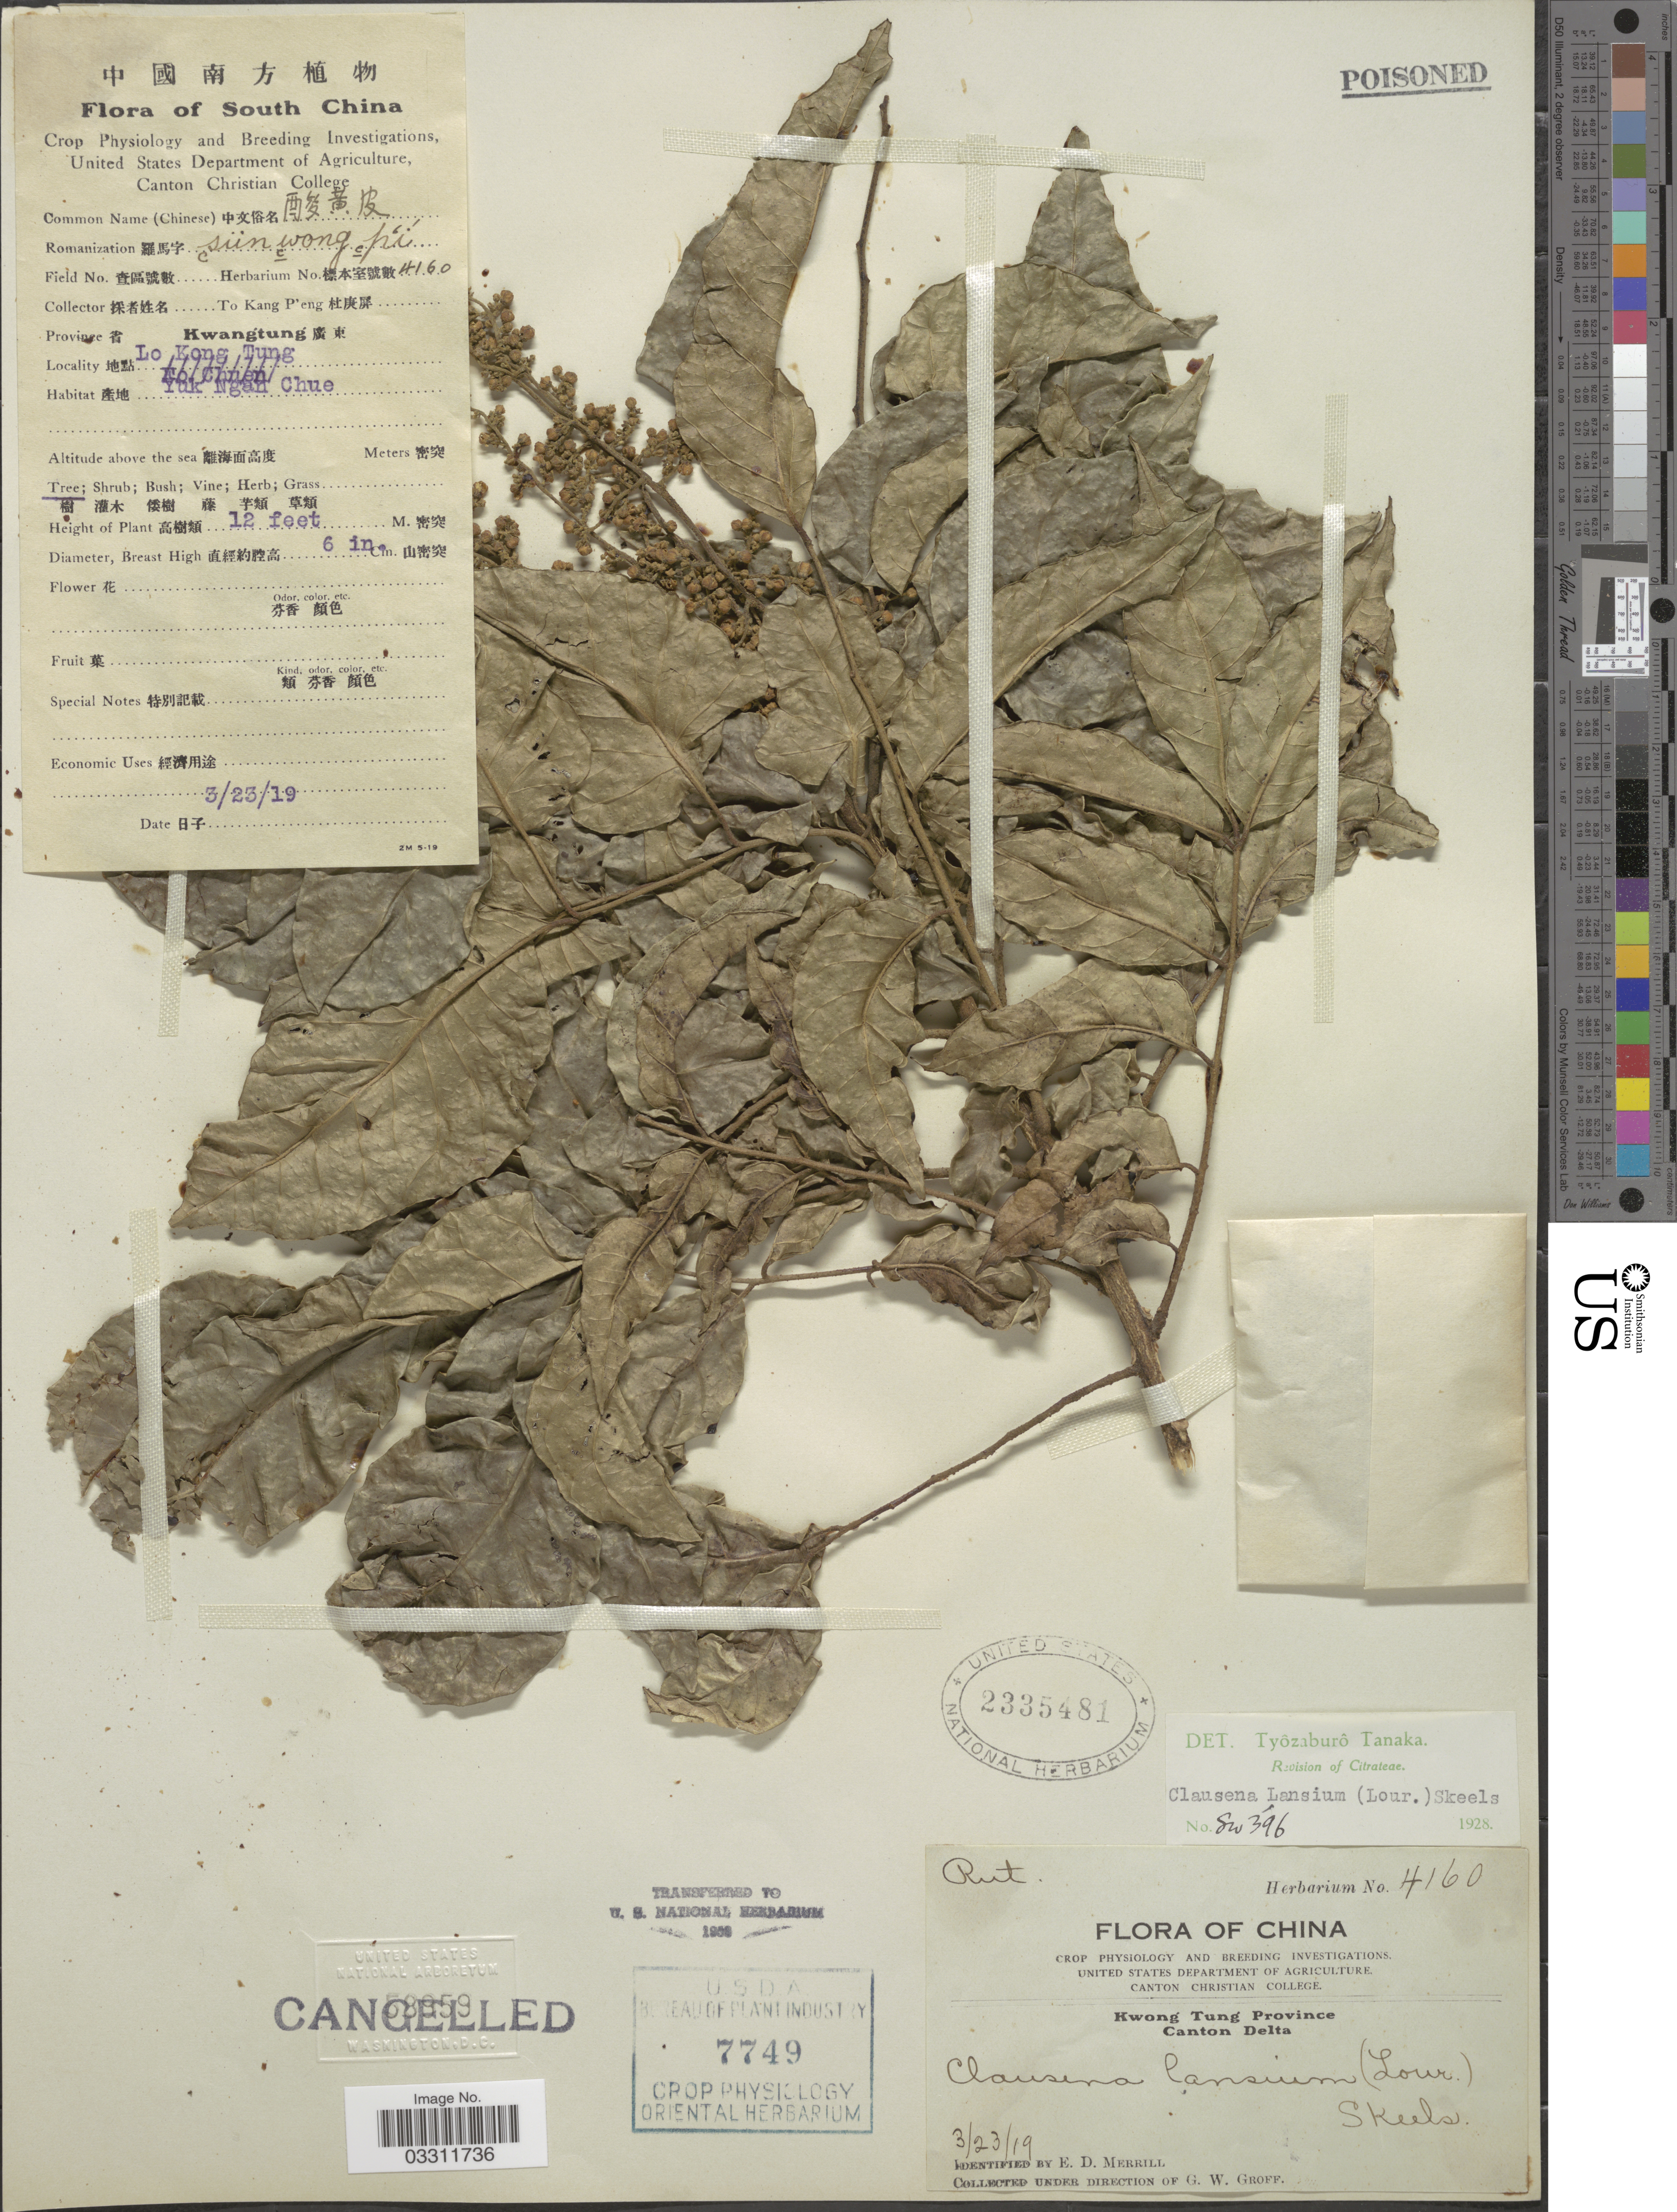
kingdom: Plantae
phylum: Tracheophyta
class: Magnoliopsida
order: Sapindales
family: Rutaceae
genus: Clausena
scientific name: Clausena lansium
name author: (Lour.) Skeels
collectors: T. K. Peng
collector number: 4160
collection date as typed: Transcribed d/m/y: 23/3/19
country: China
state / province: Guangdong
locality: South China. Province Kwantung. Lo Kong Tung. Canton Delta.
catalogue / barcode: US 2335481